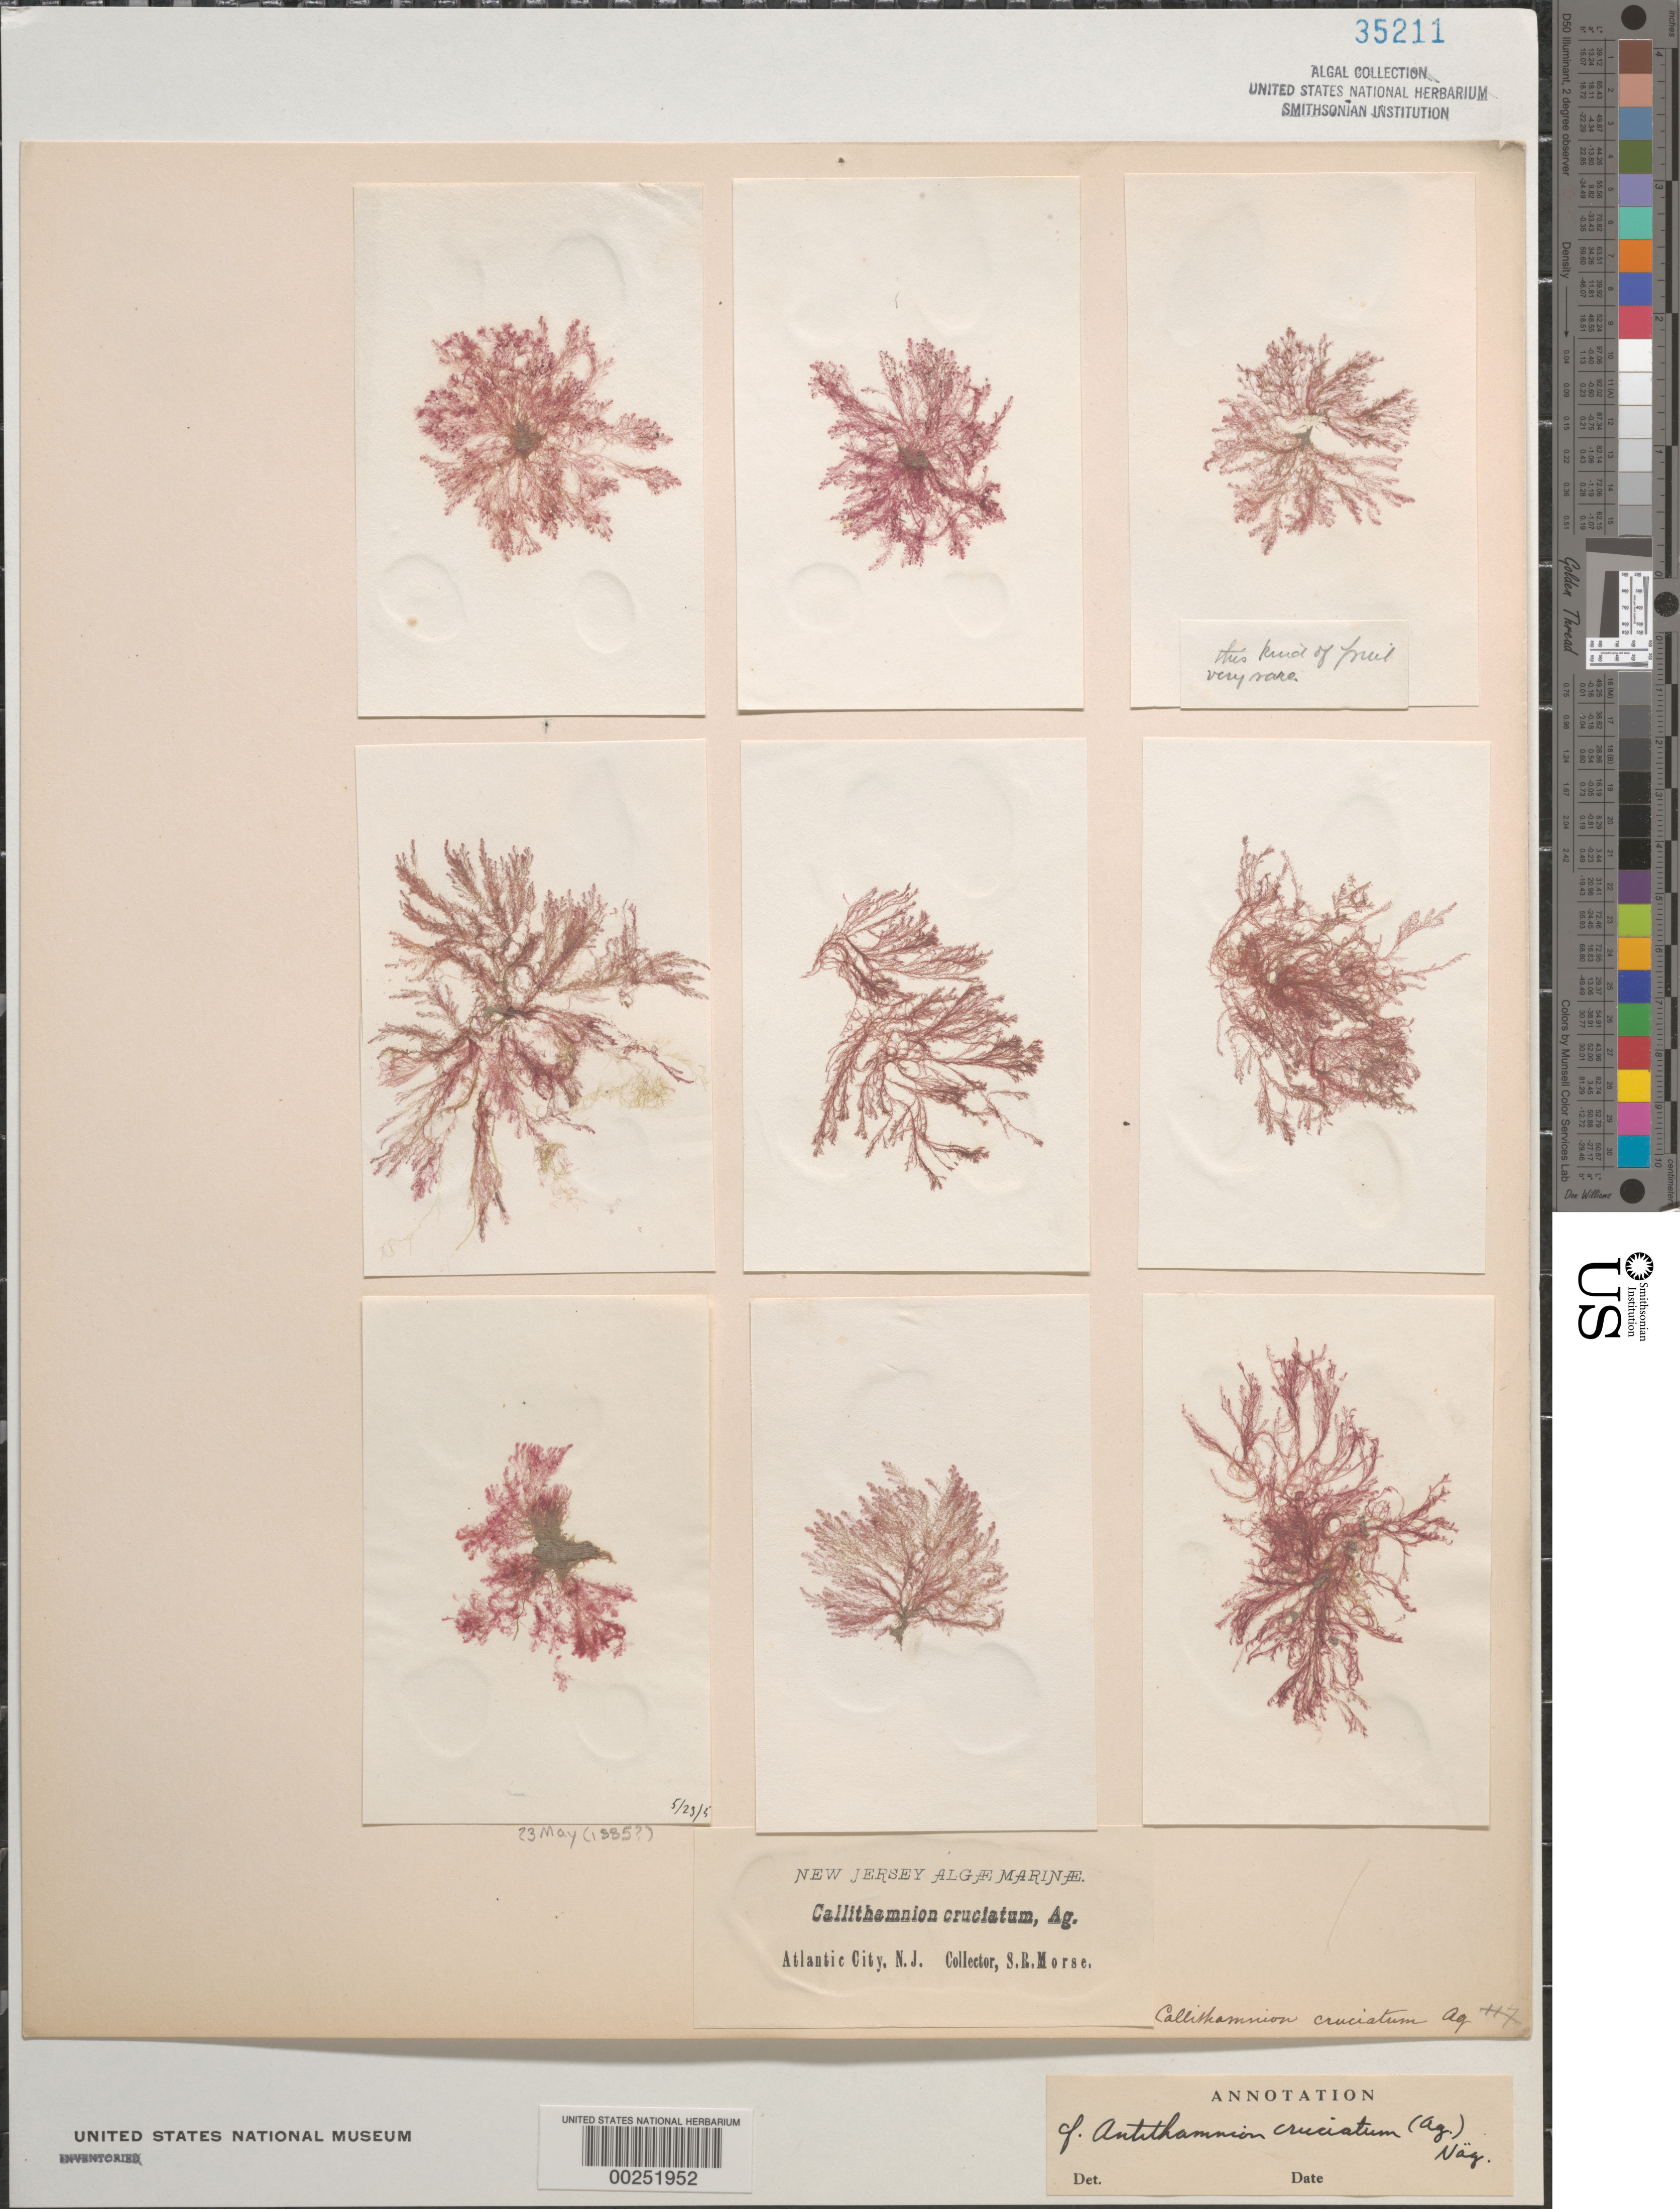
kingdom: Plantae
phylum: Rhodophyta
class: Florideophyceae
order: Ceramiales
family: Ceramiaceae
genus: Antithamnion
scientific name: Antithamnion cruciatum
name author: (C. Agardh) Näg.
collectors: S. Morse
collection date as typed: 23 May 1885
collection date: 1885-05-23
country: United States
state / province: New Jersey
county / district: Atlantic County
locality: Atlantic City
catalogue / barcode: US 35211